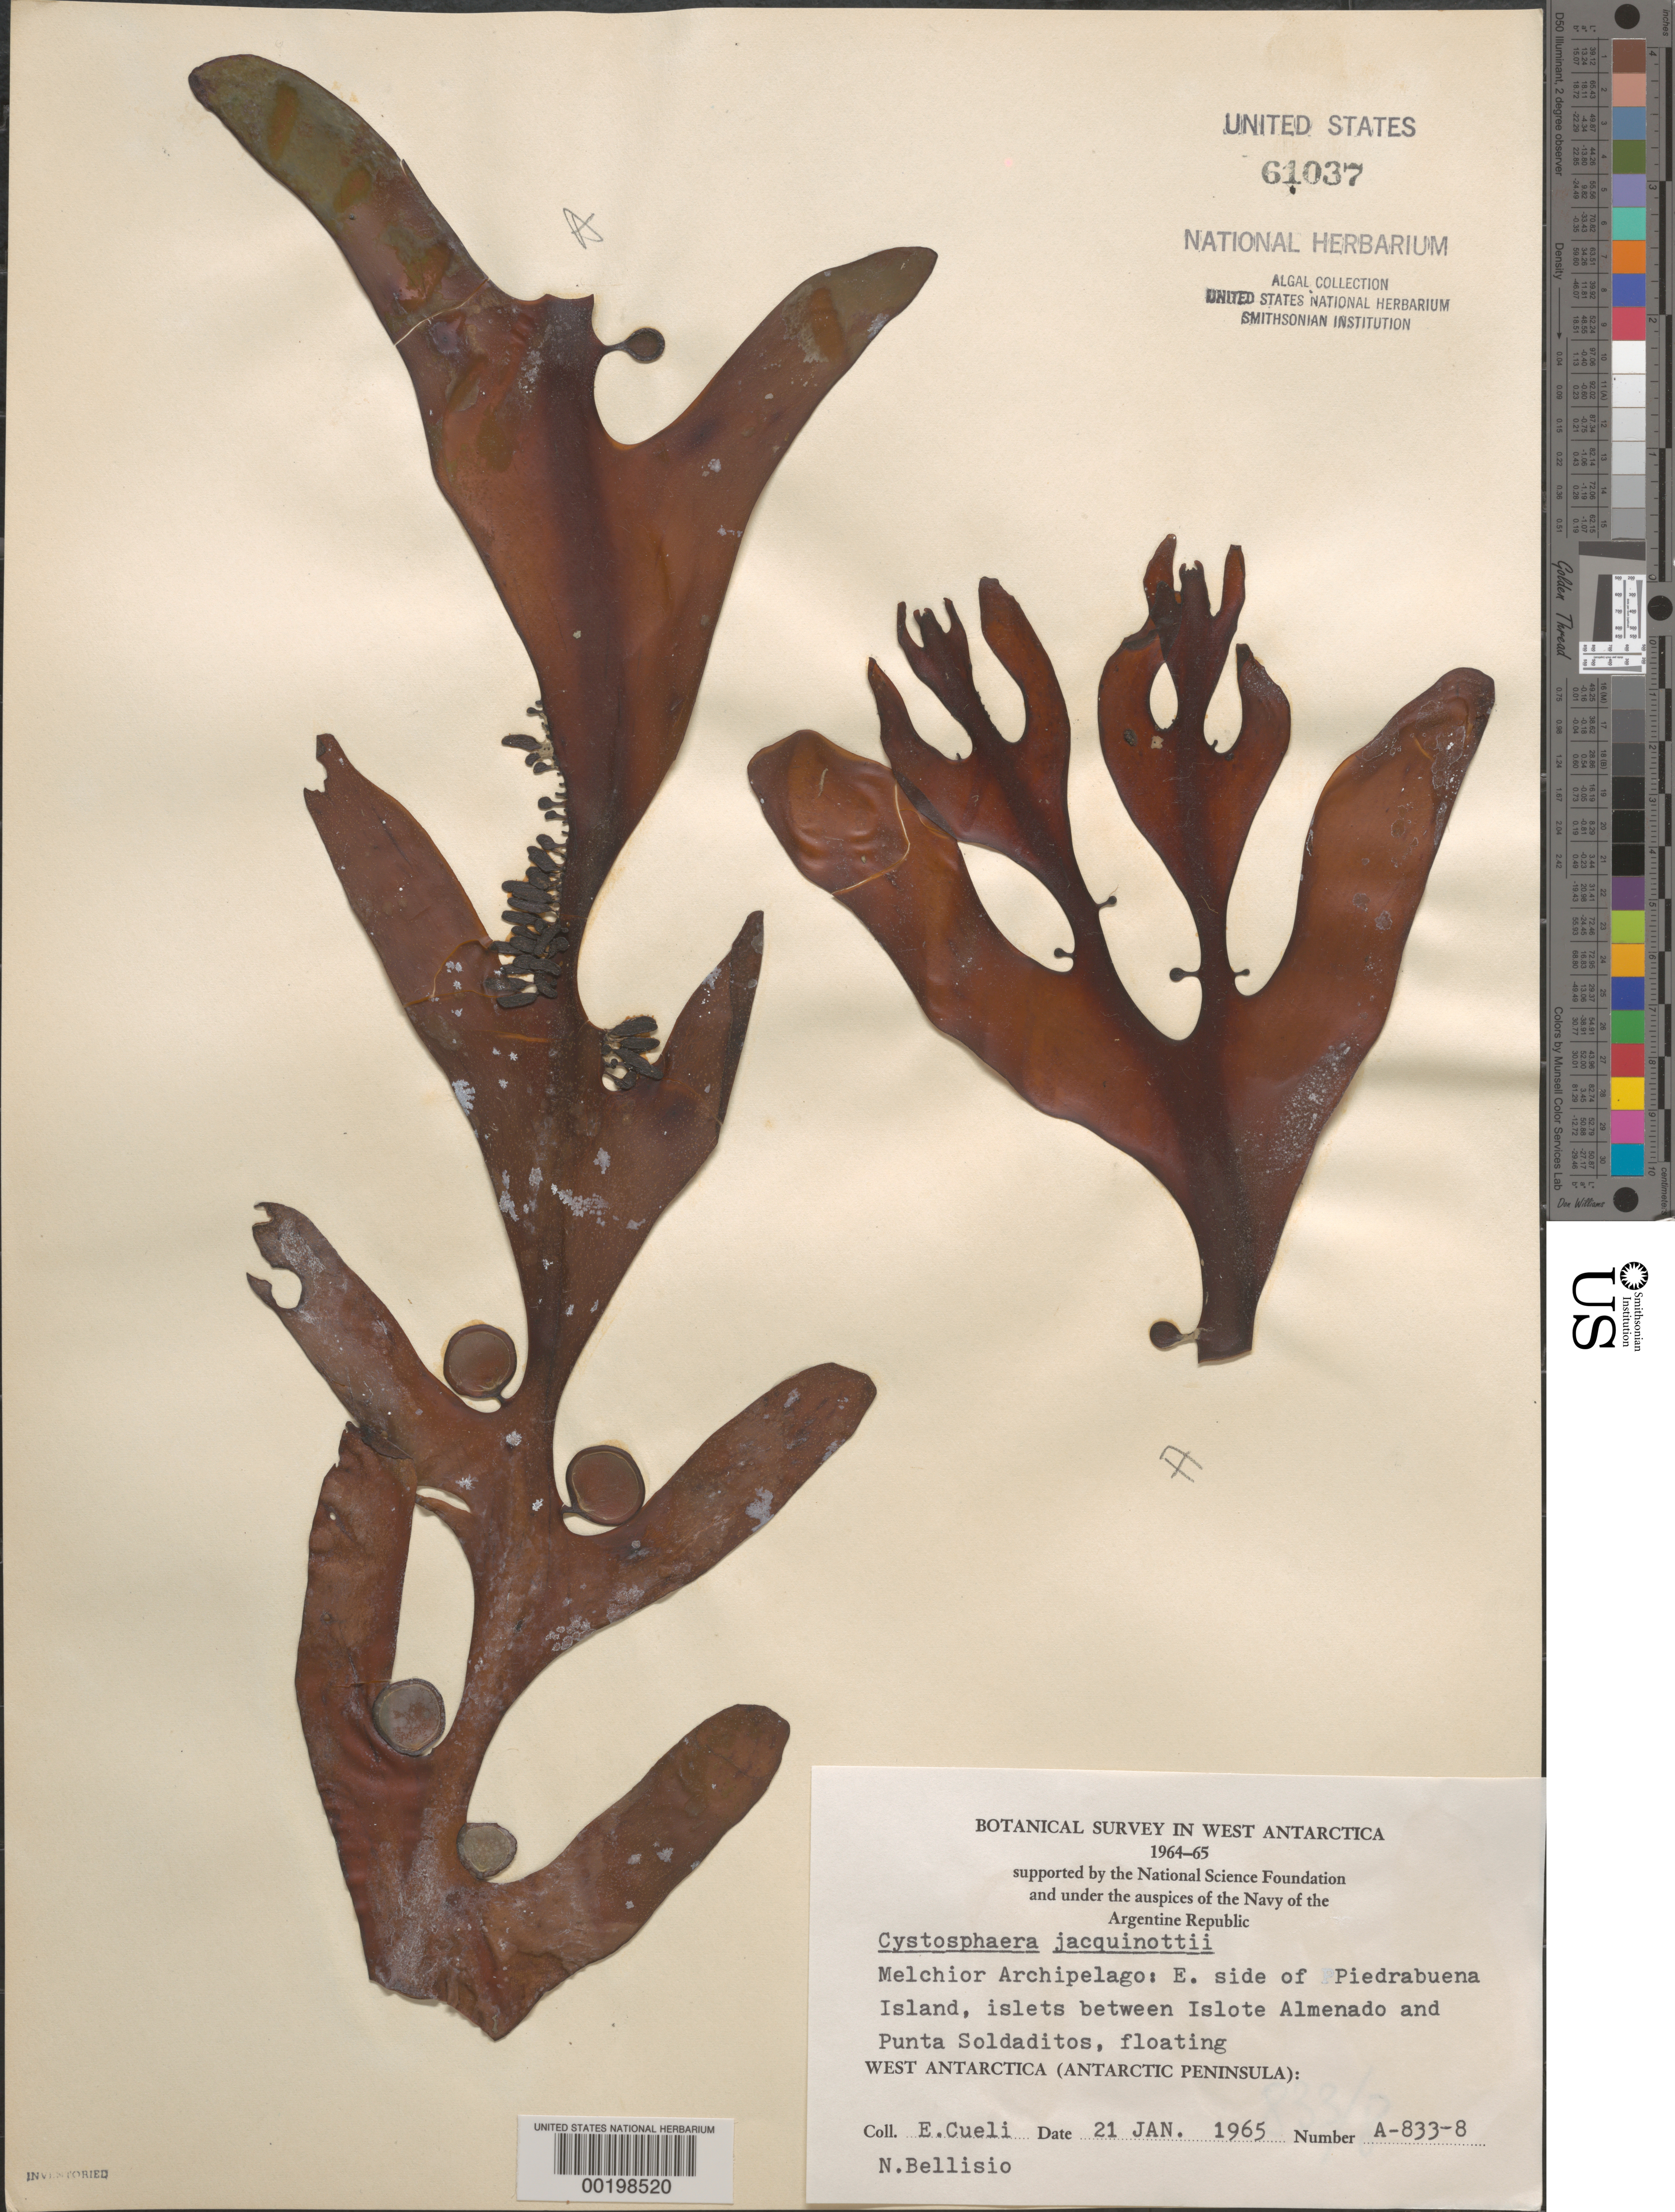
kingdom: Chromista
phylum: Ochrophyta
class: Phaeophyceae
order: Fucales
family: Seirococcaceae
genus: Cystosphaera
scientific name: Cystosphaera jacquinotii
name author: (Montagne) Skottsberg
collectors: E. Cueli & N. Bellisio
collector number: A-833-8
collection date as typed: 21 Jan 1965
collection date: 1965-01-21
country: Antarctica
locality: Eta Island, islets between Islote Almenado & Punta Soladitos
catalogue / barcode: US 61037